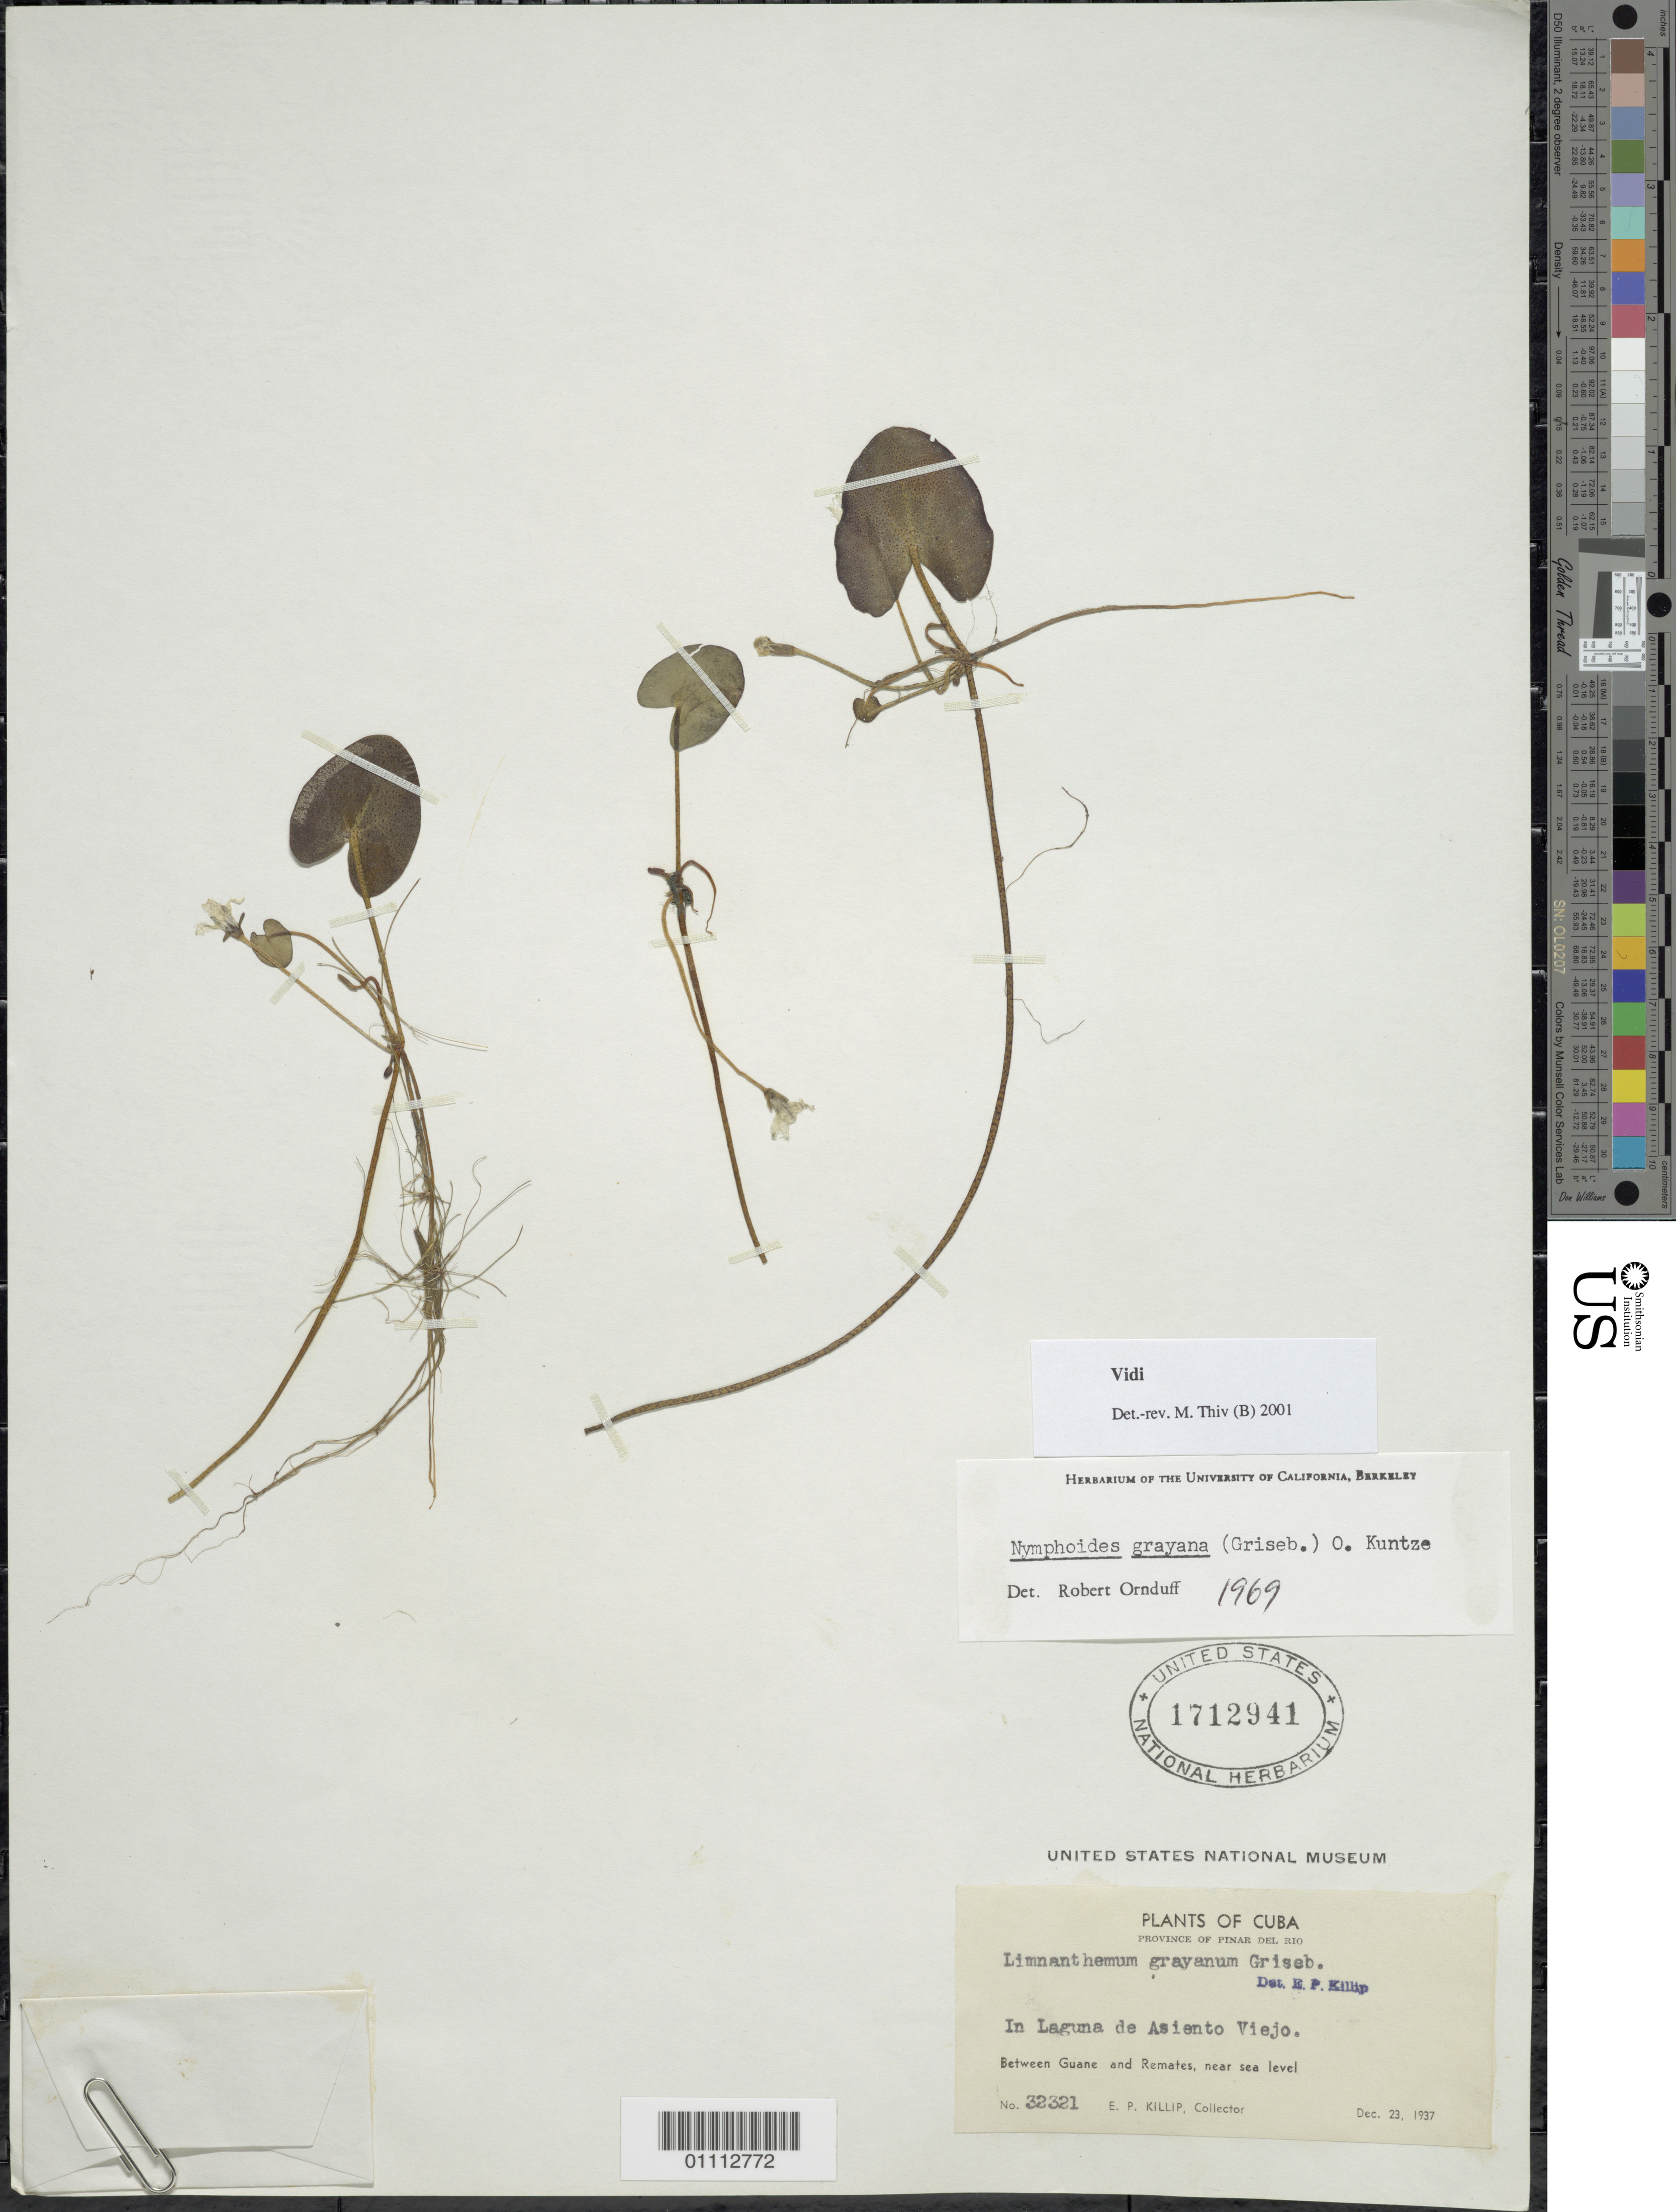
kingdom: Plantae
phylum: Tracheophyta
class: Magnoliopsida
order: Asterales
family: Menyanthaceae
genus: Limnanthemum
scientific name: Limnanthemum grayanum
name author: Griseb.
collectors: E. P. Killip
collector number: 32321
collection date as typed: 23 Dec 1937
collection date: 1937-12-23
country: Cuba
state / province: Pinar del Rio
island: Cuba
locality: In Laguna de Asiento Viejo Between Guane and Remates, near sea level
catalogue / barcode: US 1712941